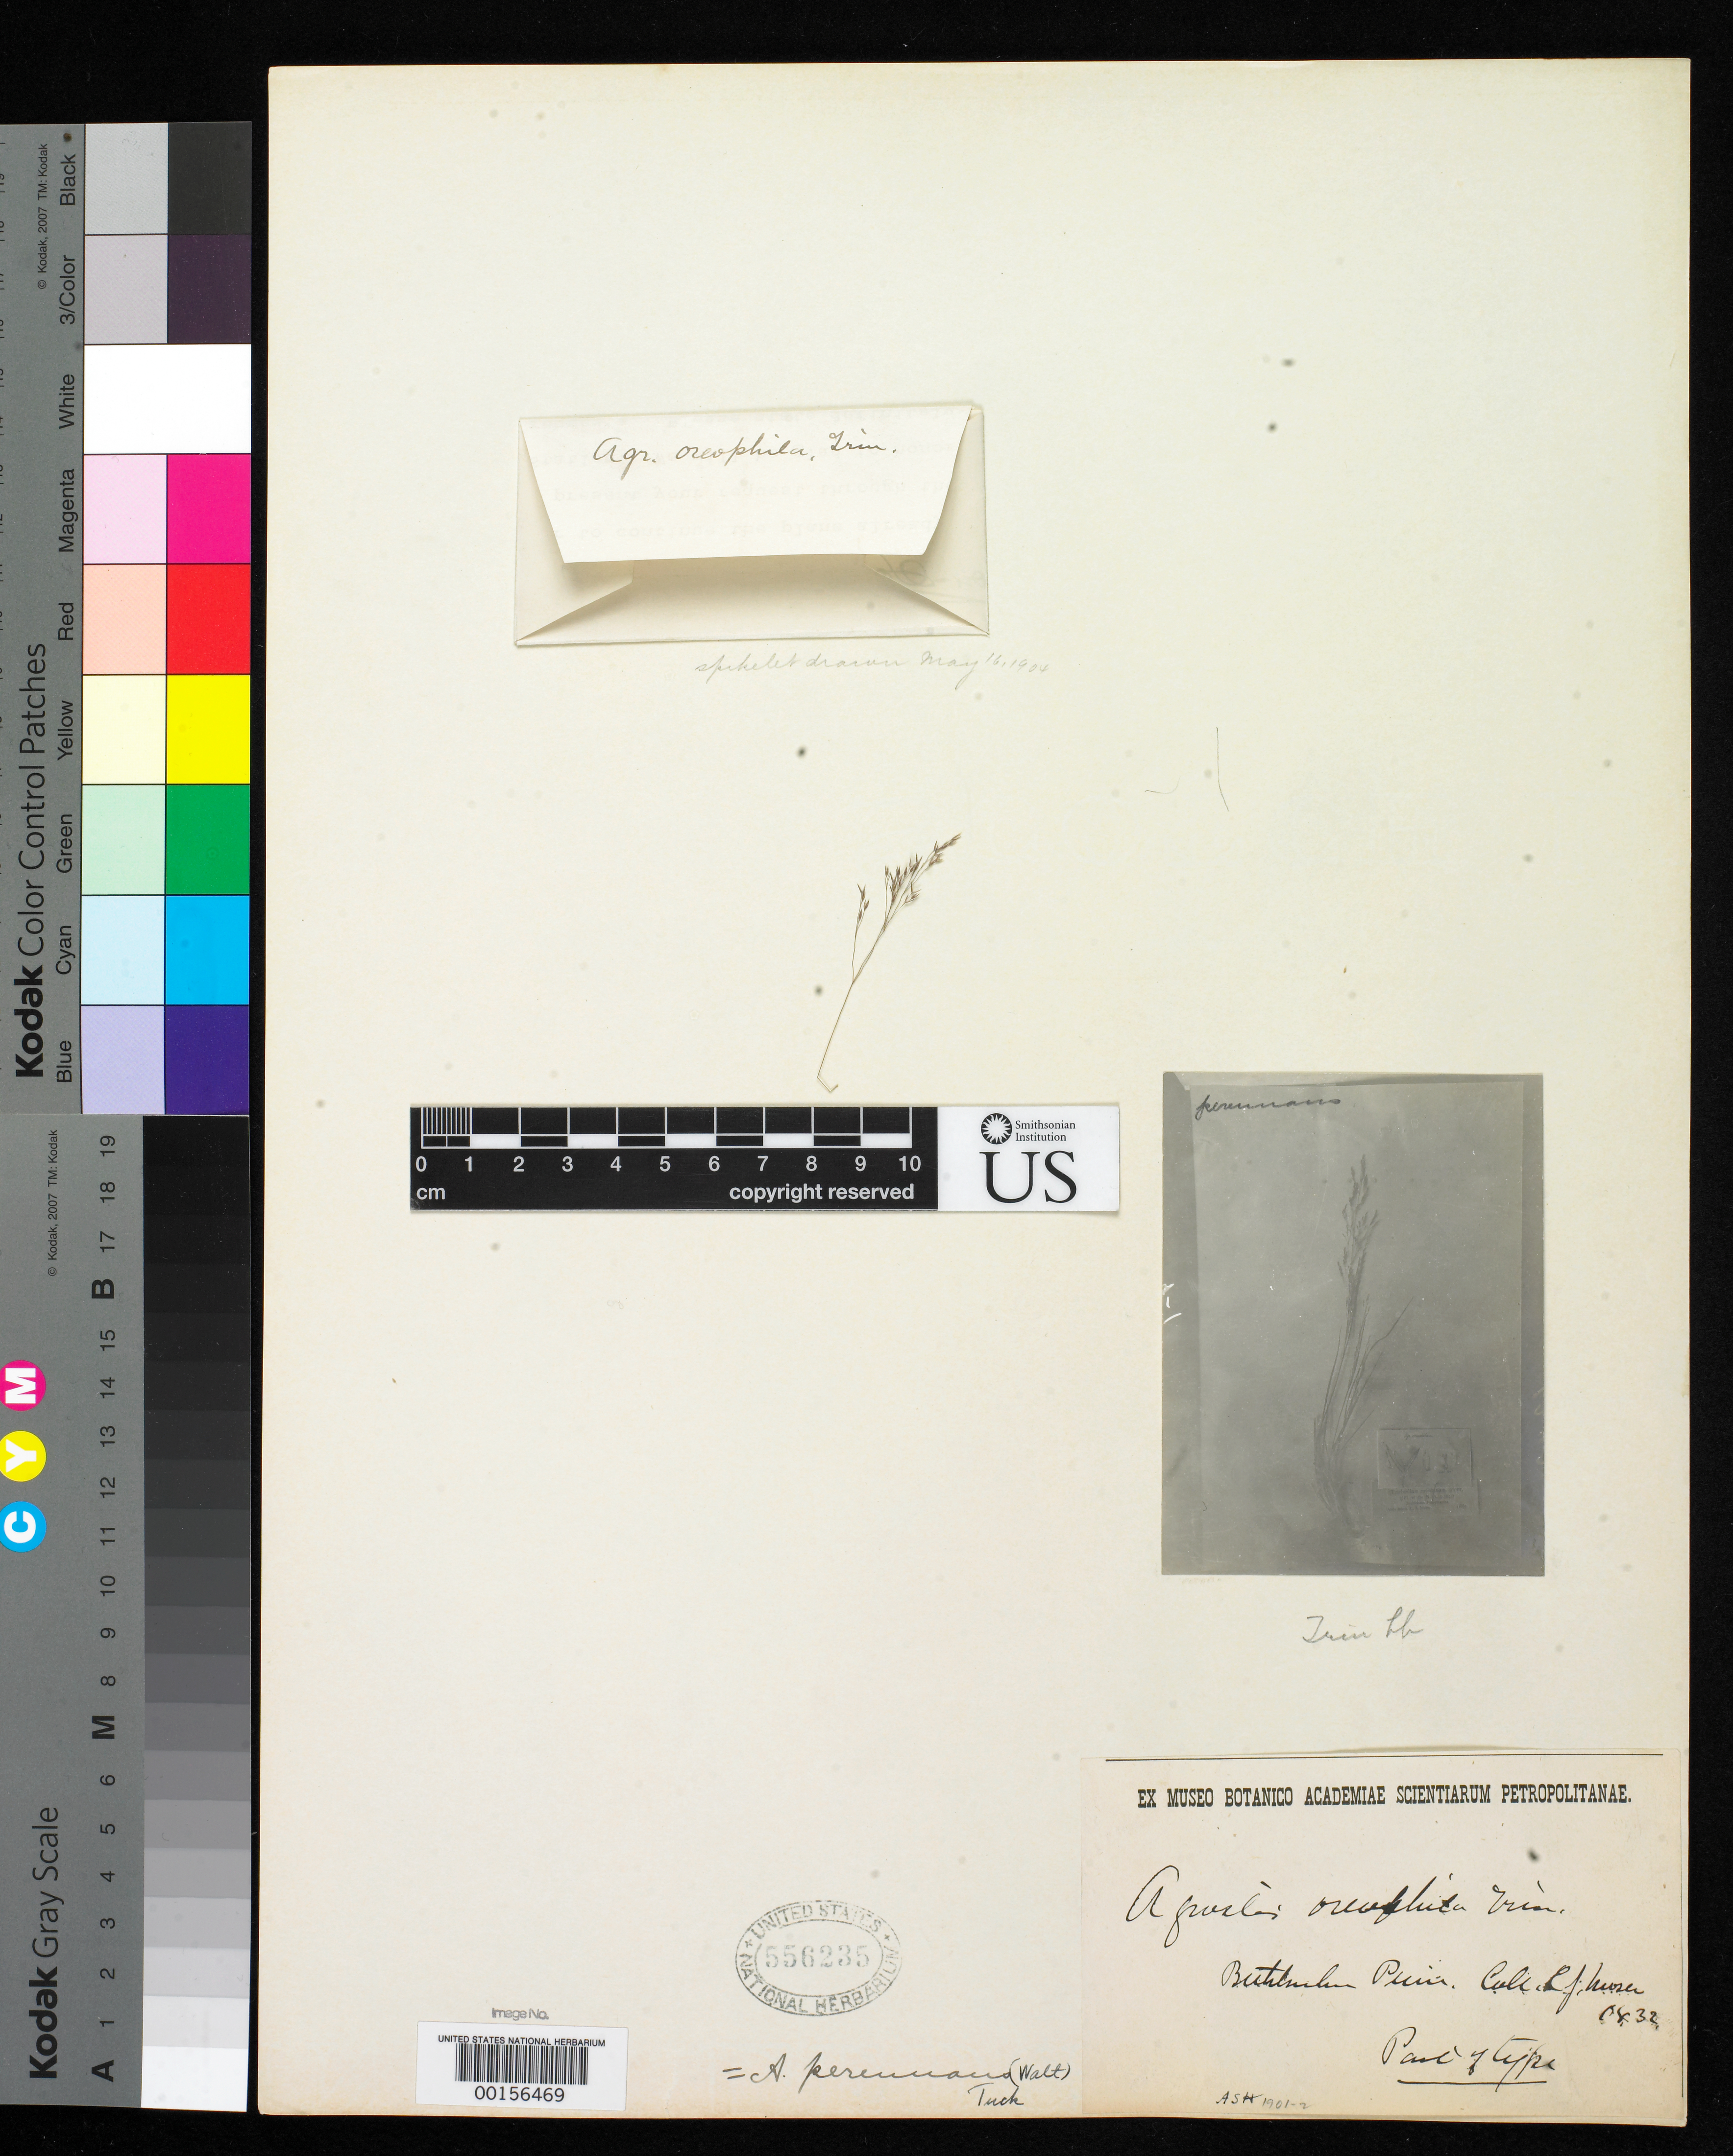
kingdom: Plantae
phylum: Tracheophyta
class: Liliopsida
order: Poales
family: Poaceae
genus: Agrostis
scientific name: Agrostis oreophila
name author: Trin.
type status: Type Fragment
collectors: C. Moser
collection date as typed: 1832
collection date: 1832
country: United States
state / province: Pennsylvania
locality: Bethlehem.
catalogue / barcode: US 556235